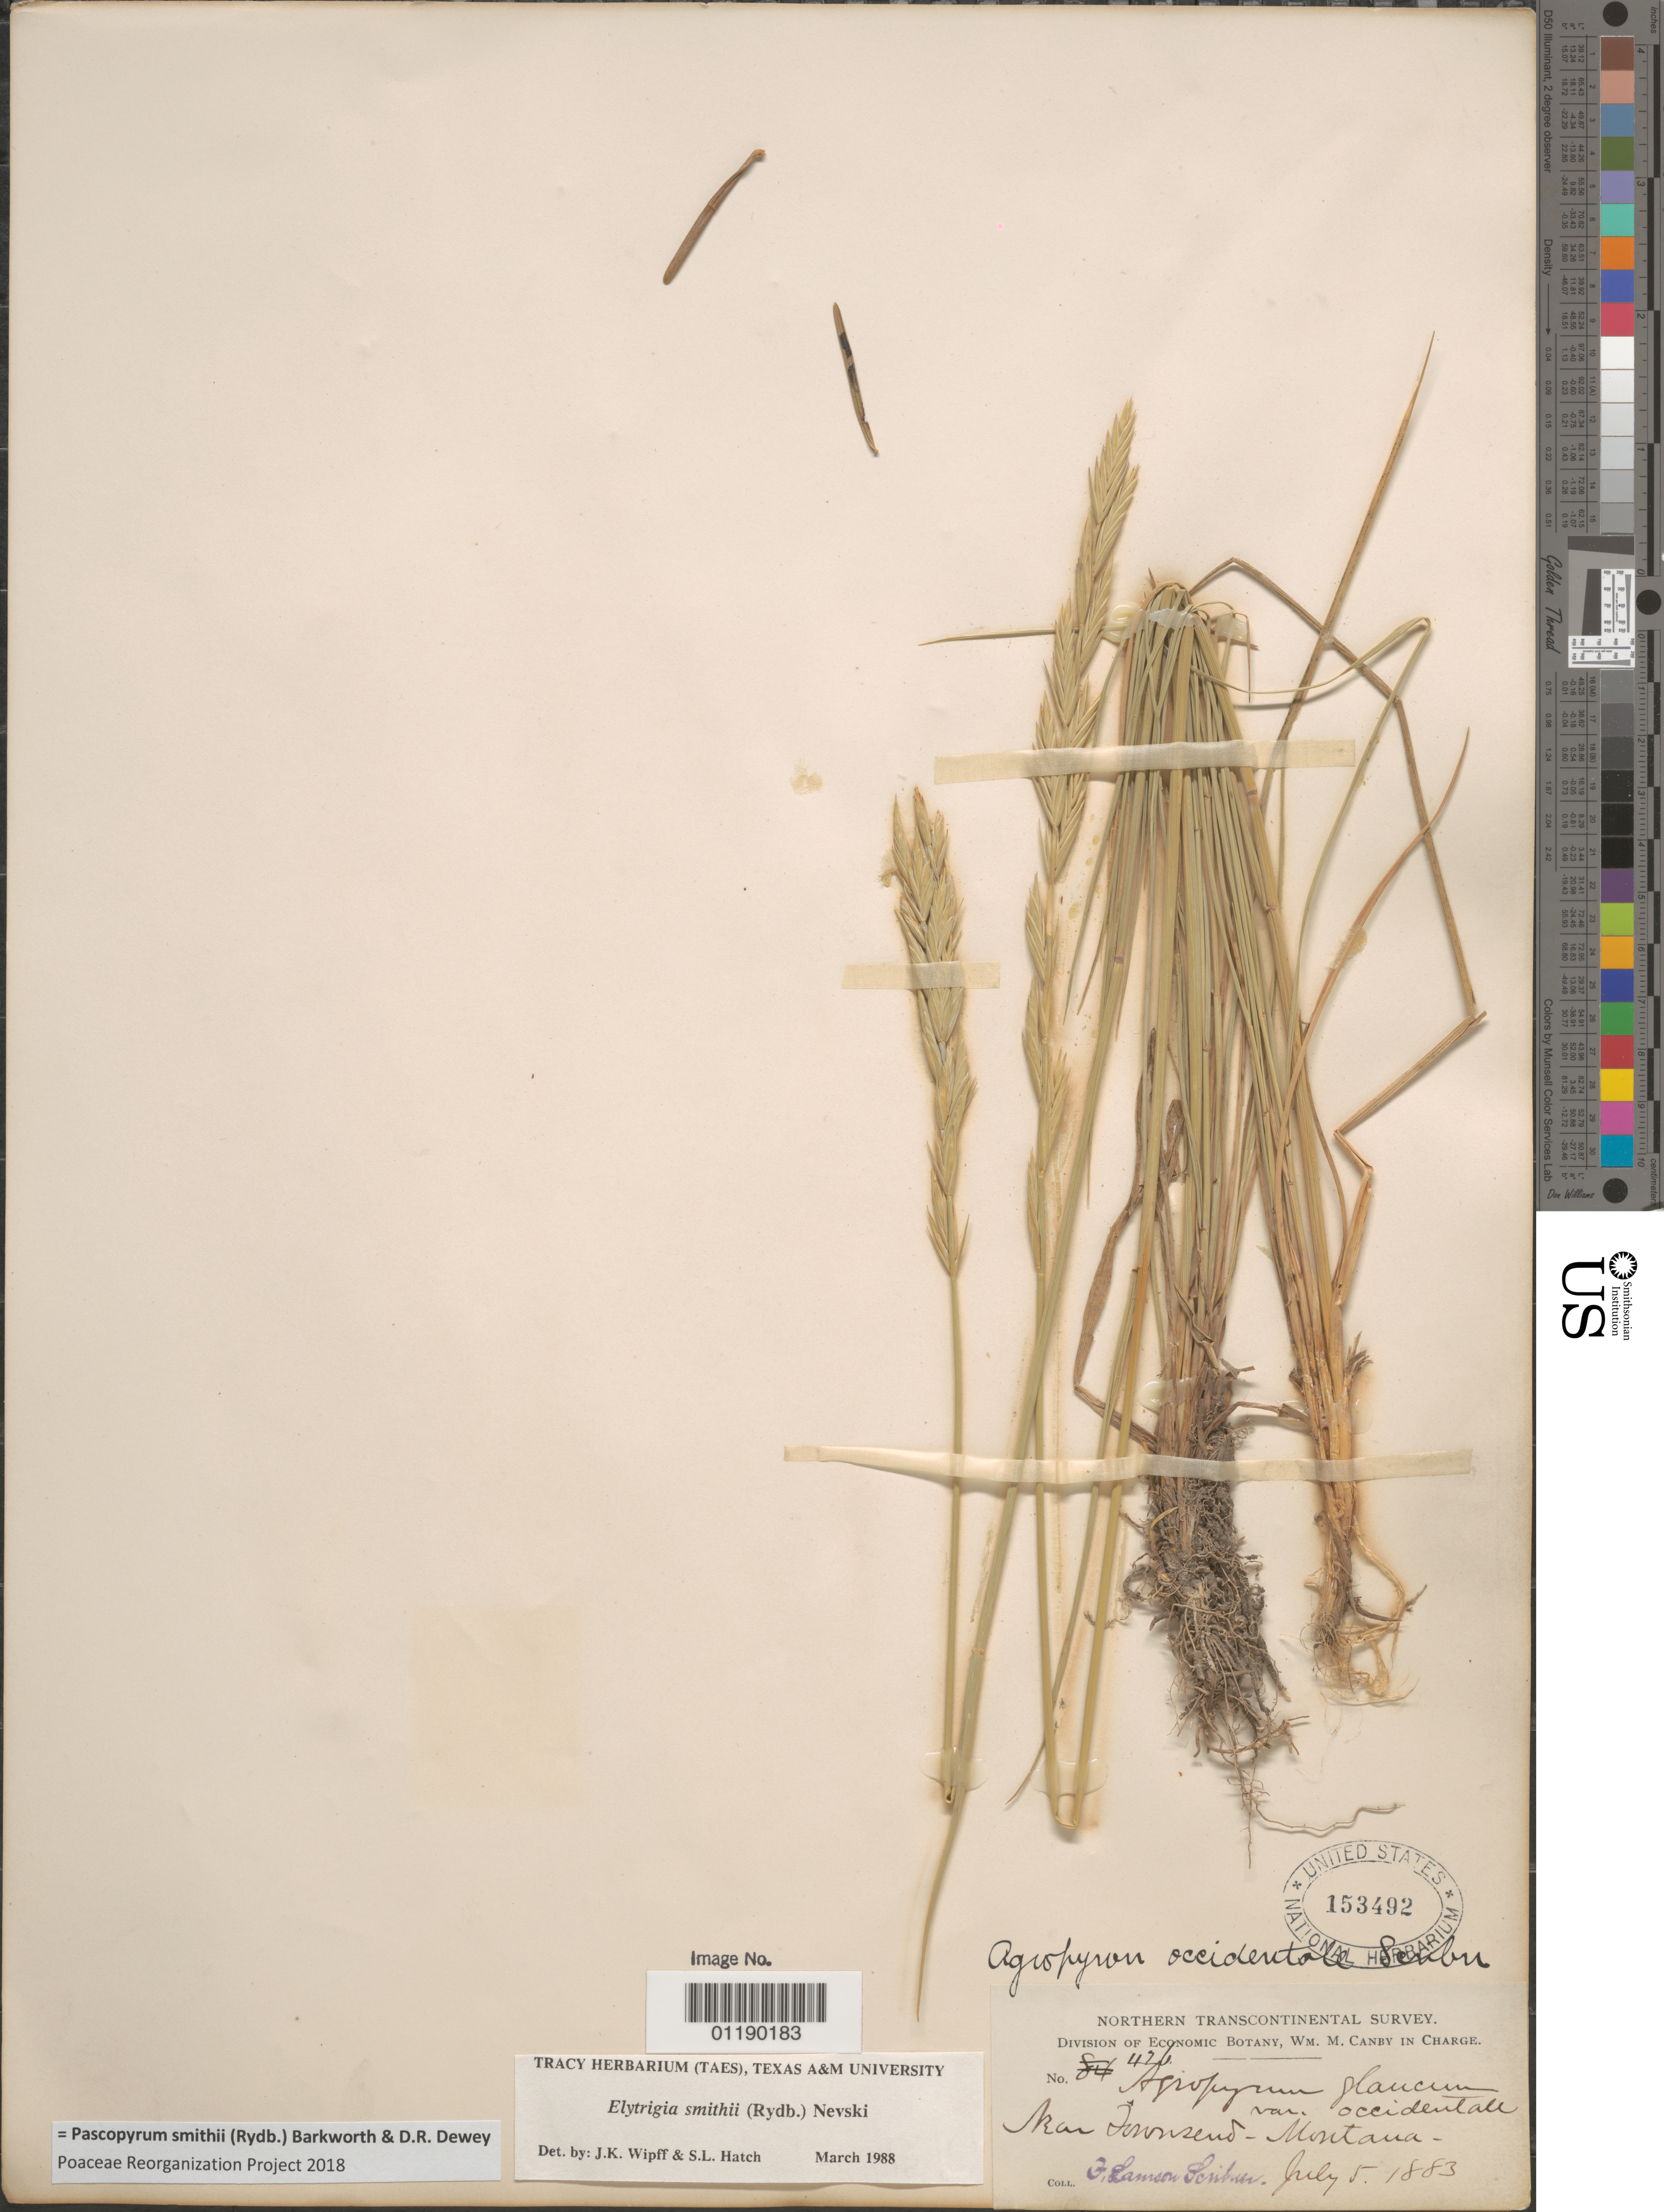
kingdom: Plantae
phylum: Tracheophyta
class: Liliopsida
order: Poales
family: Poaceae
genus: Pascopyrum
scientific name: Pascopyrum smithii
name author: (Rydb.) Barkworth & Dewey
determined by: Poaceae Reorganization Project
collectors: F. L. Scribner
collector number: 426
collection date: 1883-07-05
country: United States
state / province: Montana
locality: near Townsend.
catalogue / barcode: US 153492